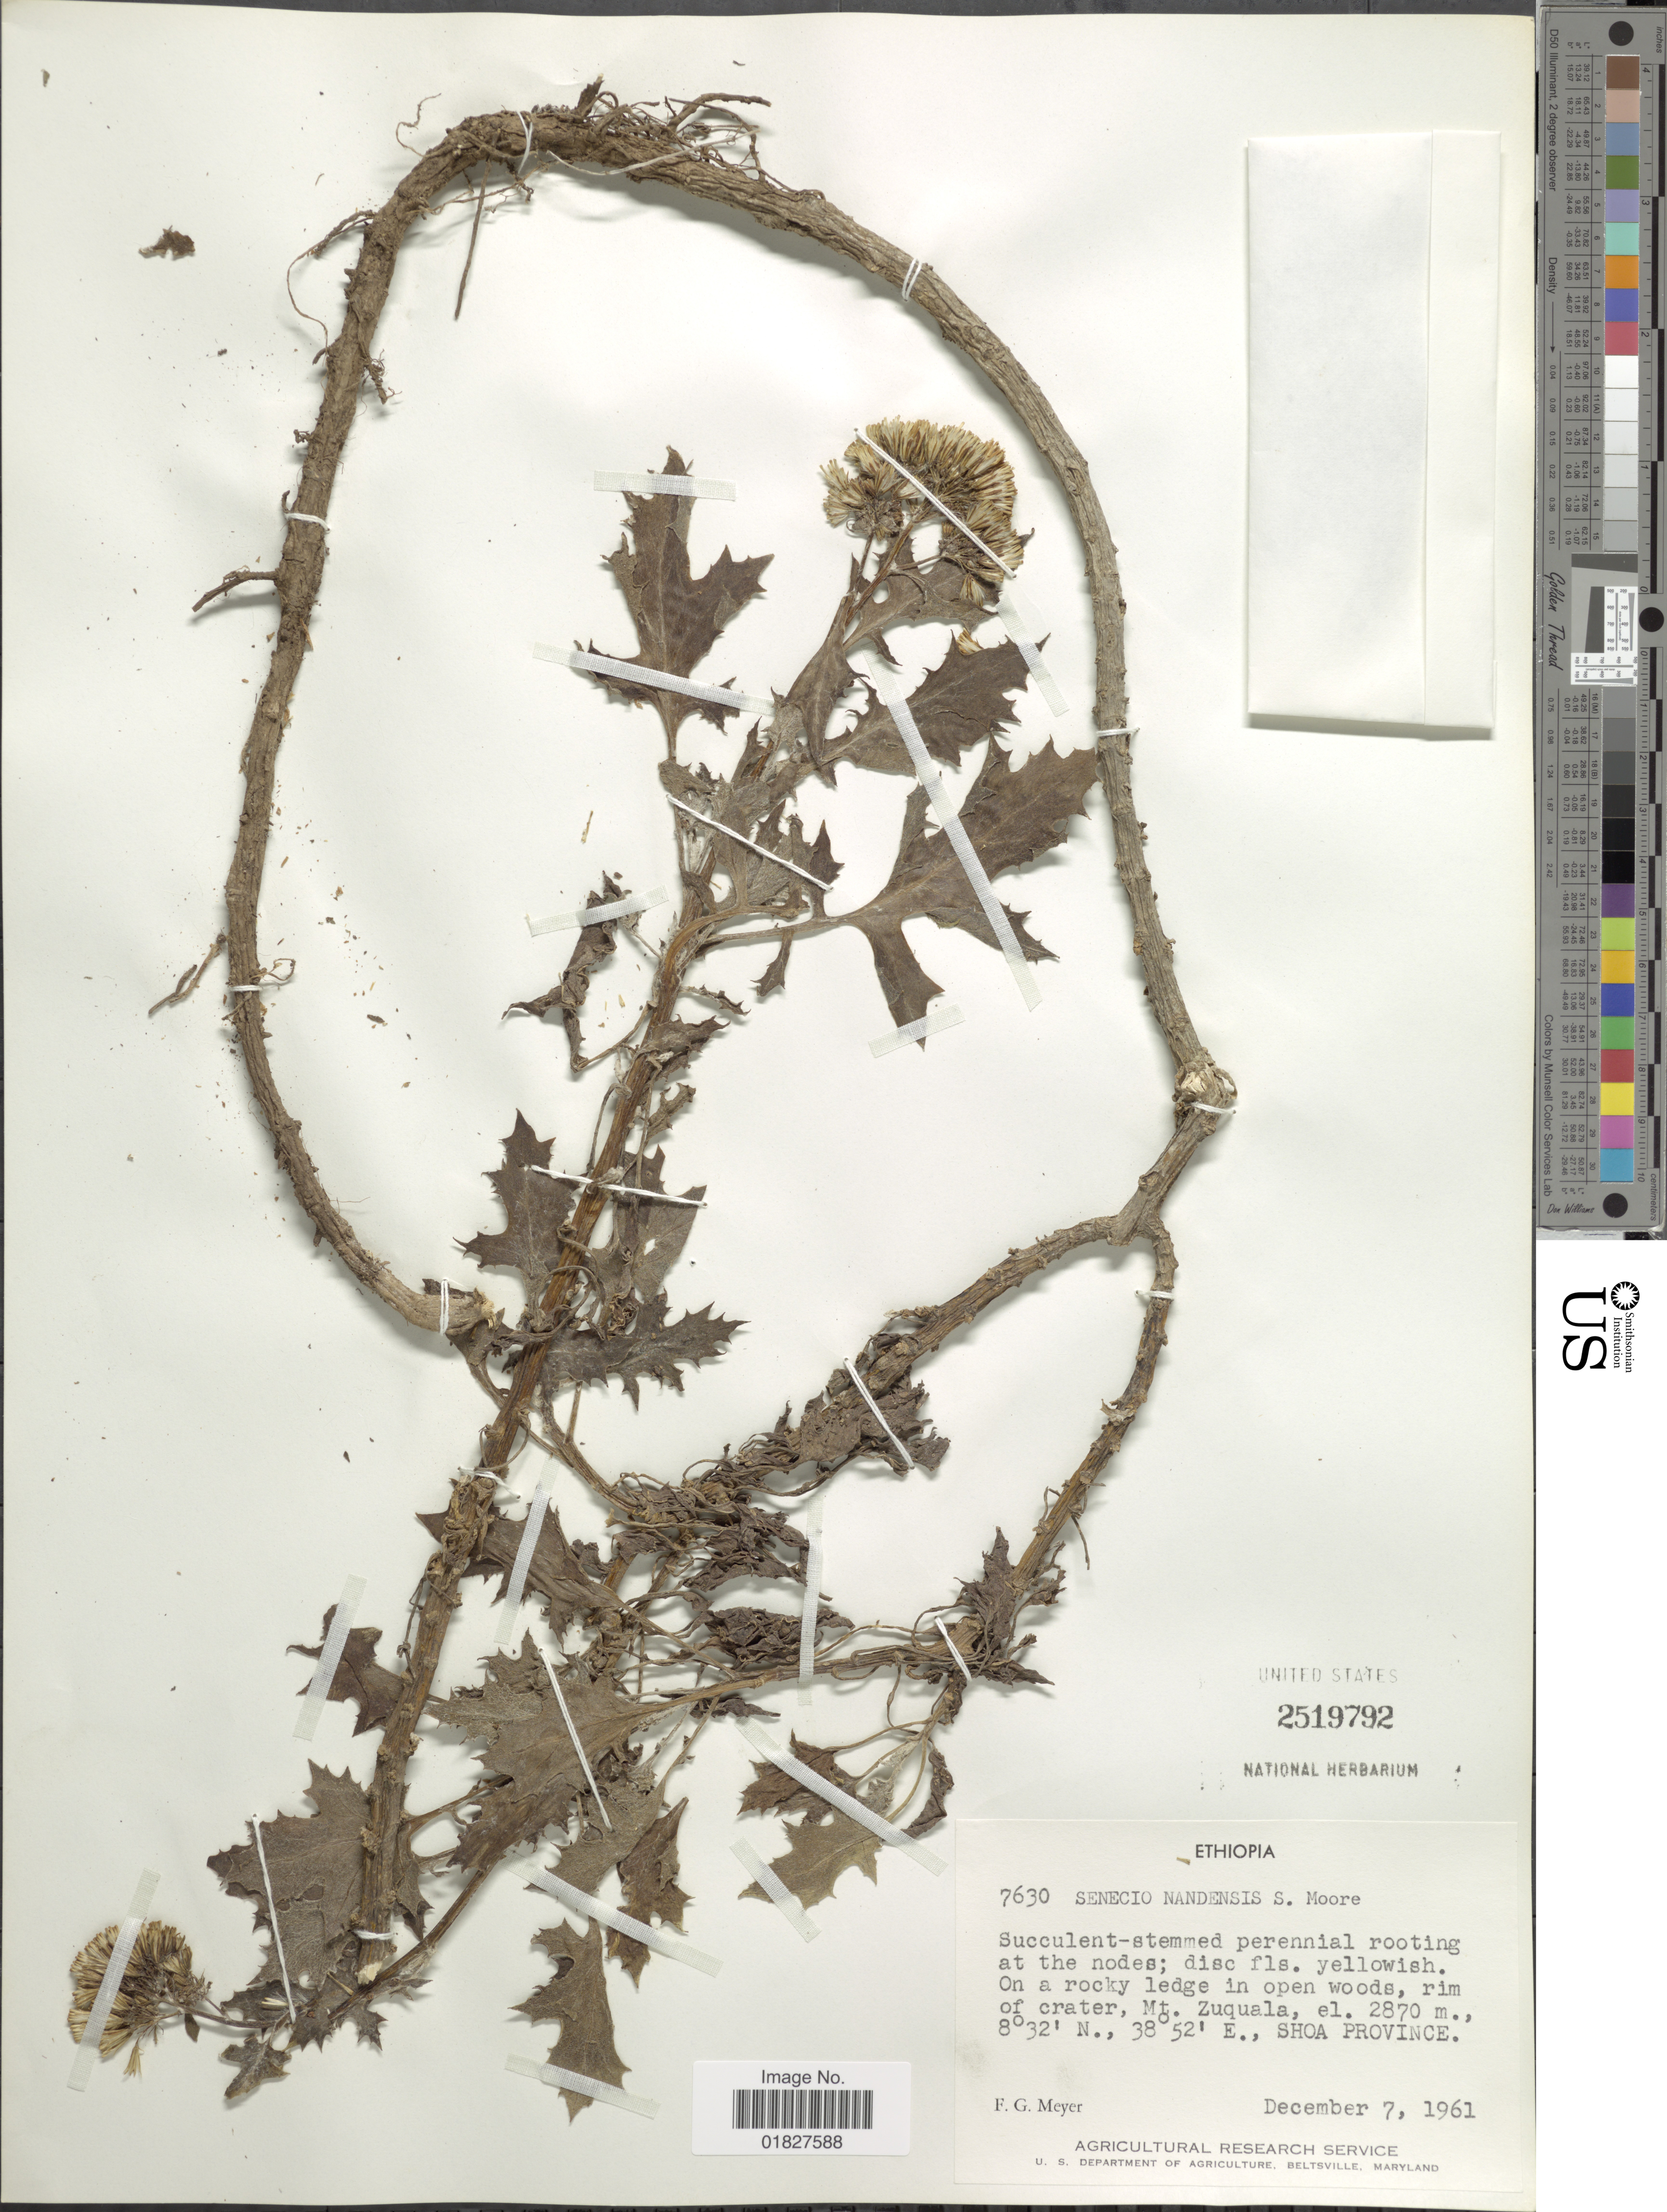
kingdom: Plantae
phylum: Tracheophyta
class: Magnoliopsida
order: Asterales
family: Asteraceae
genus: Solanecio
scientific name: Solanecio nandensis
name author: (S. Moore) C. Jeffrey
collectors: F. G. Meyer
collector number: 7630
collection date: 1961-12-07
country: Ethiopia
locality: Mt. Zuquala, Shoa Province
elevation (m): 2870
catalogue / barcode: US 2519792